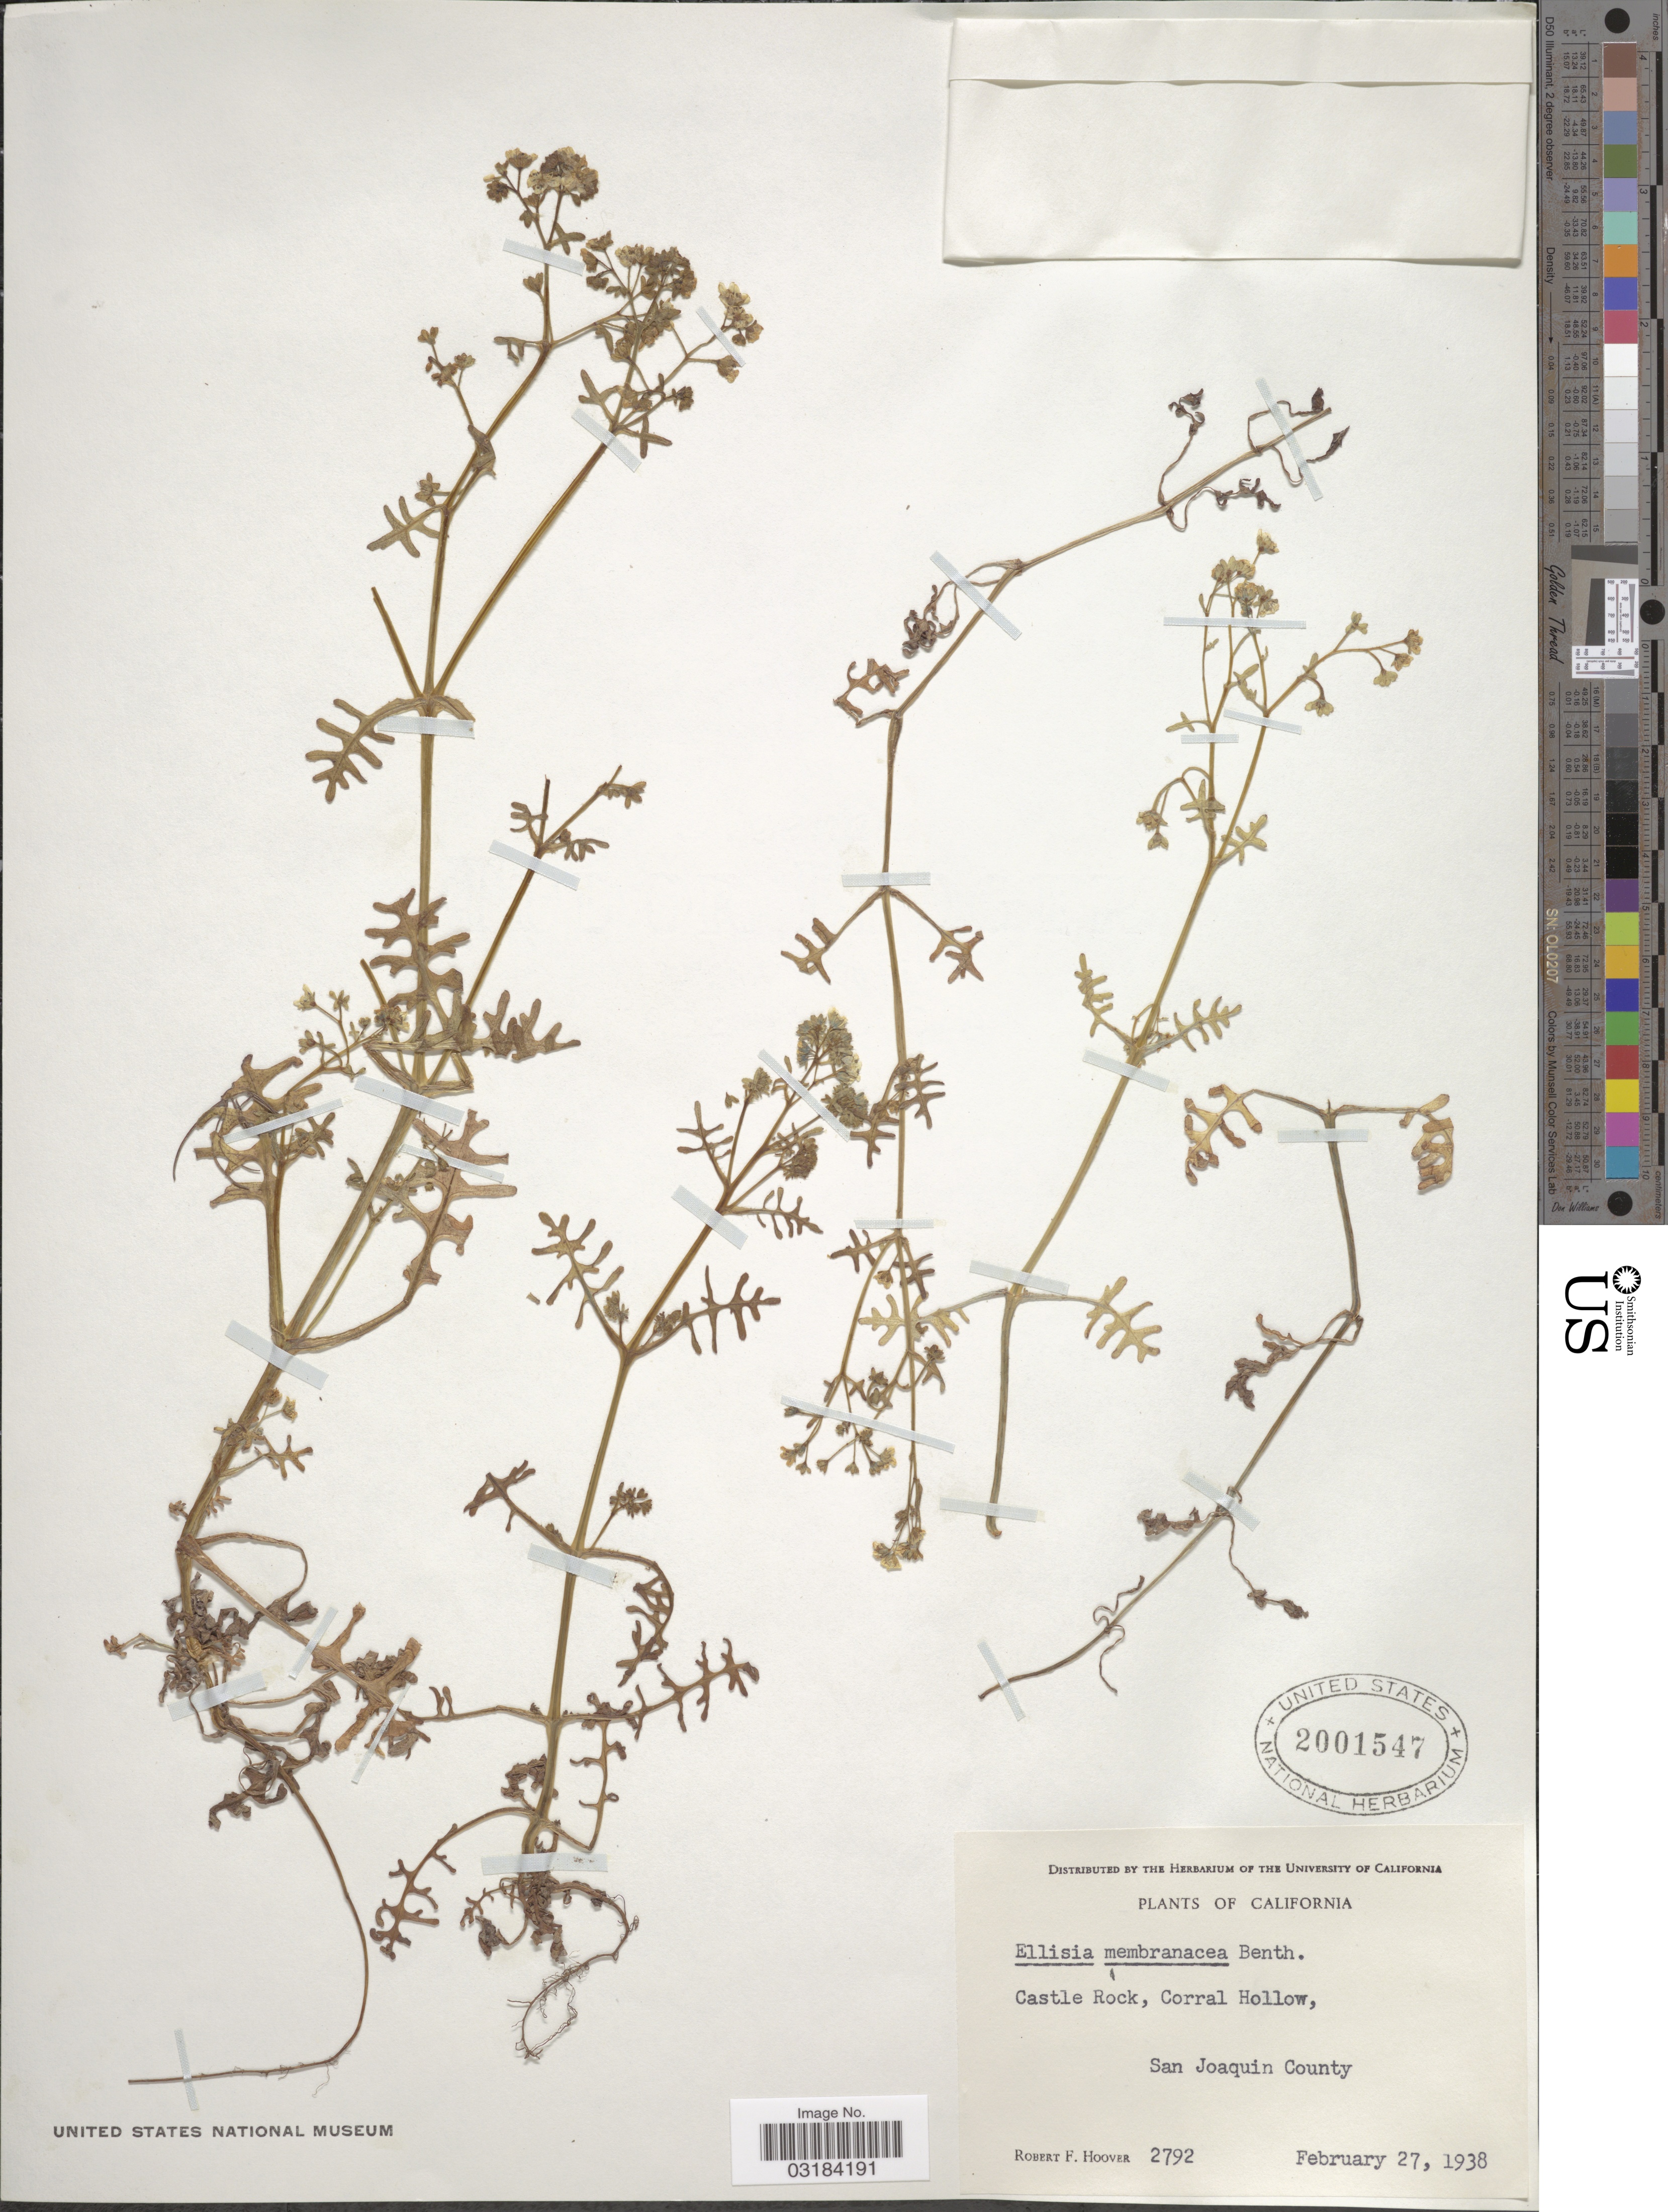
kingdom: Plantae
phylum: Tracheophyta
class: Magnoliopsida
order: Boraginales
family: Hydrophyllaceae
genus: Pholistoma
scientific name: Pholistoma membranaceum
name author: (Benth.) Constance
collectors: R. F. Hoover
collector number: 2792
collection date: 1938-02-27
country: United States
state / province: California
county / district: San Joaquin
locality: San Joaquin County.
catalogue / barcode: US 2001547